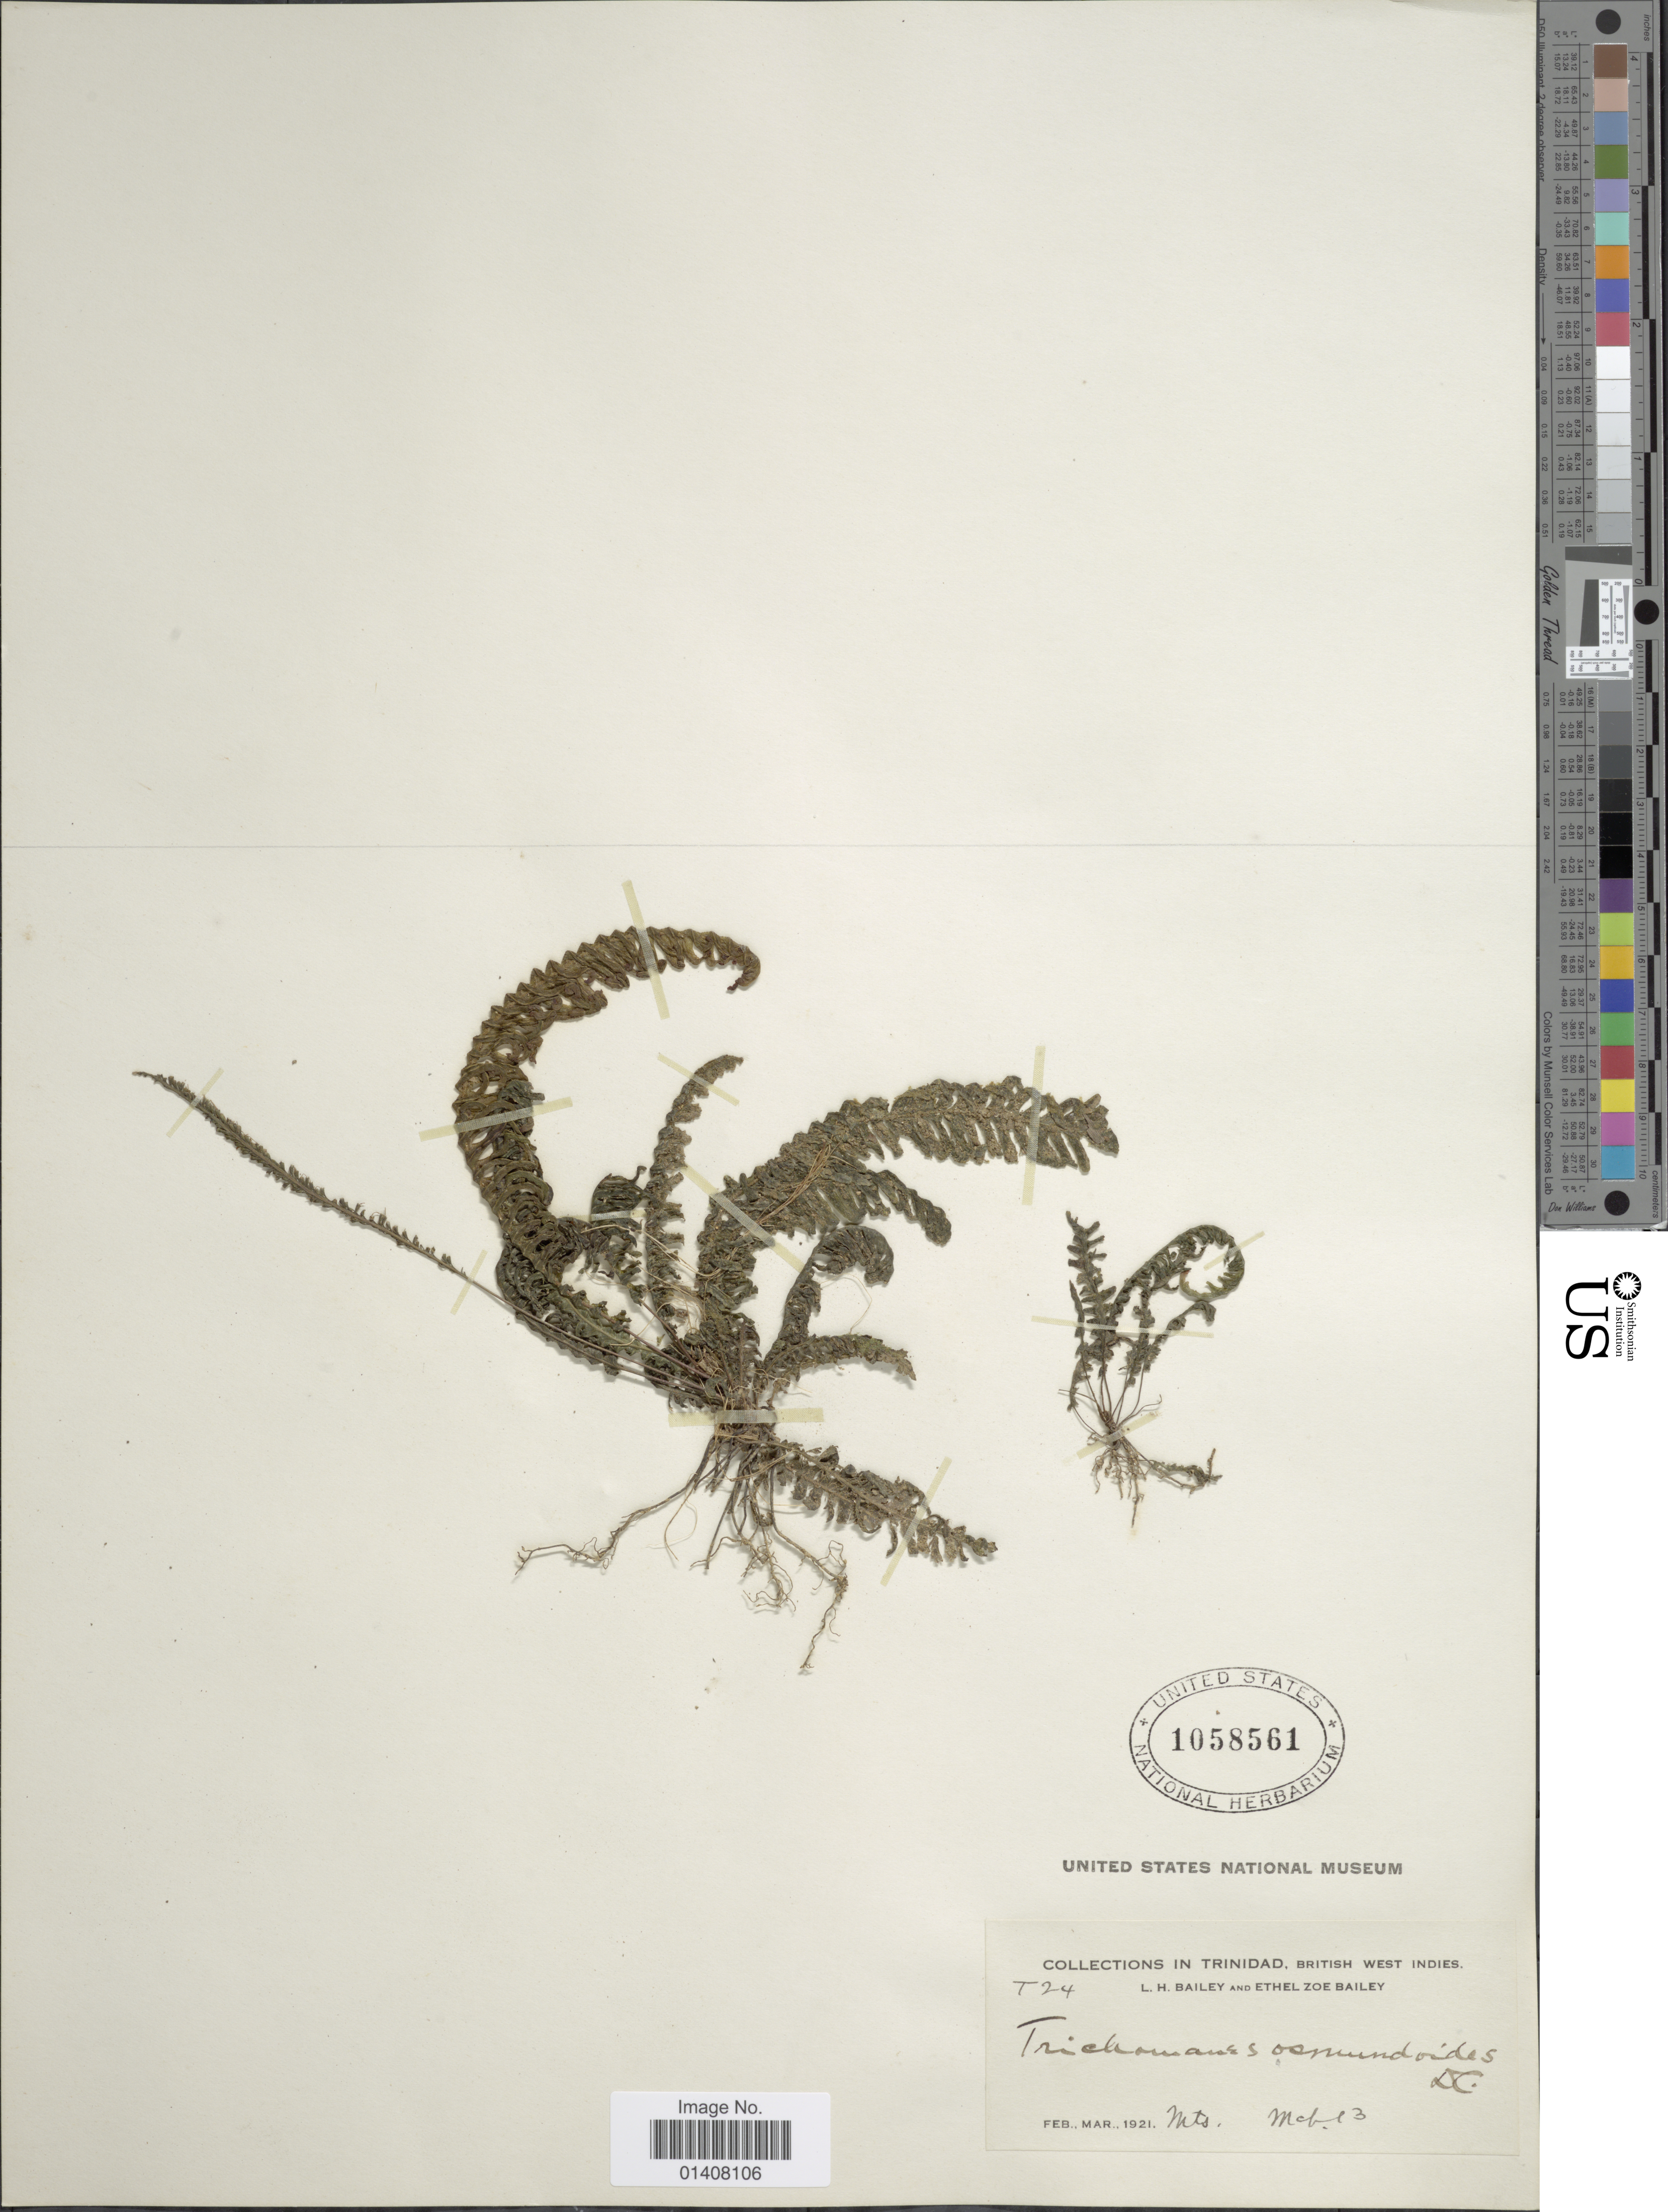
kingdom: Plantae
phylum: Tracheophyta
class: Polypodiopsida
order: Hymenophyllales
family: Hymenophyllaceae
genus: Trichomanes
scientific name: Trichomanes osmundoides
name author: DC. ex Poir.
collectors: L. H. Bailey & E. Z. Bailey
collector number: T24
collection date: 1921-03-13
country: Trinidad and Tobago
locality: Trinidad, British West Indies, Mts.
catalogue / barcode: US 1058561